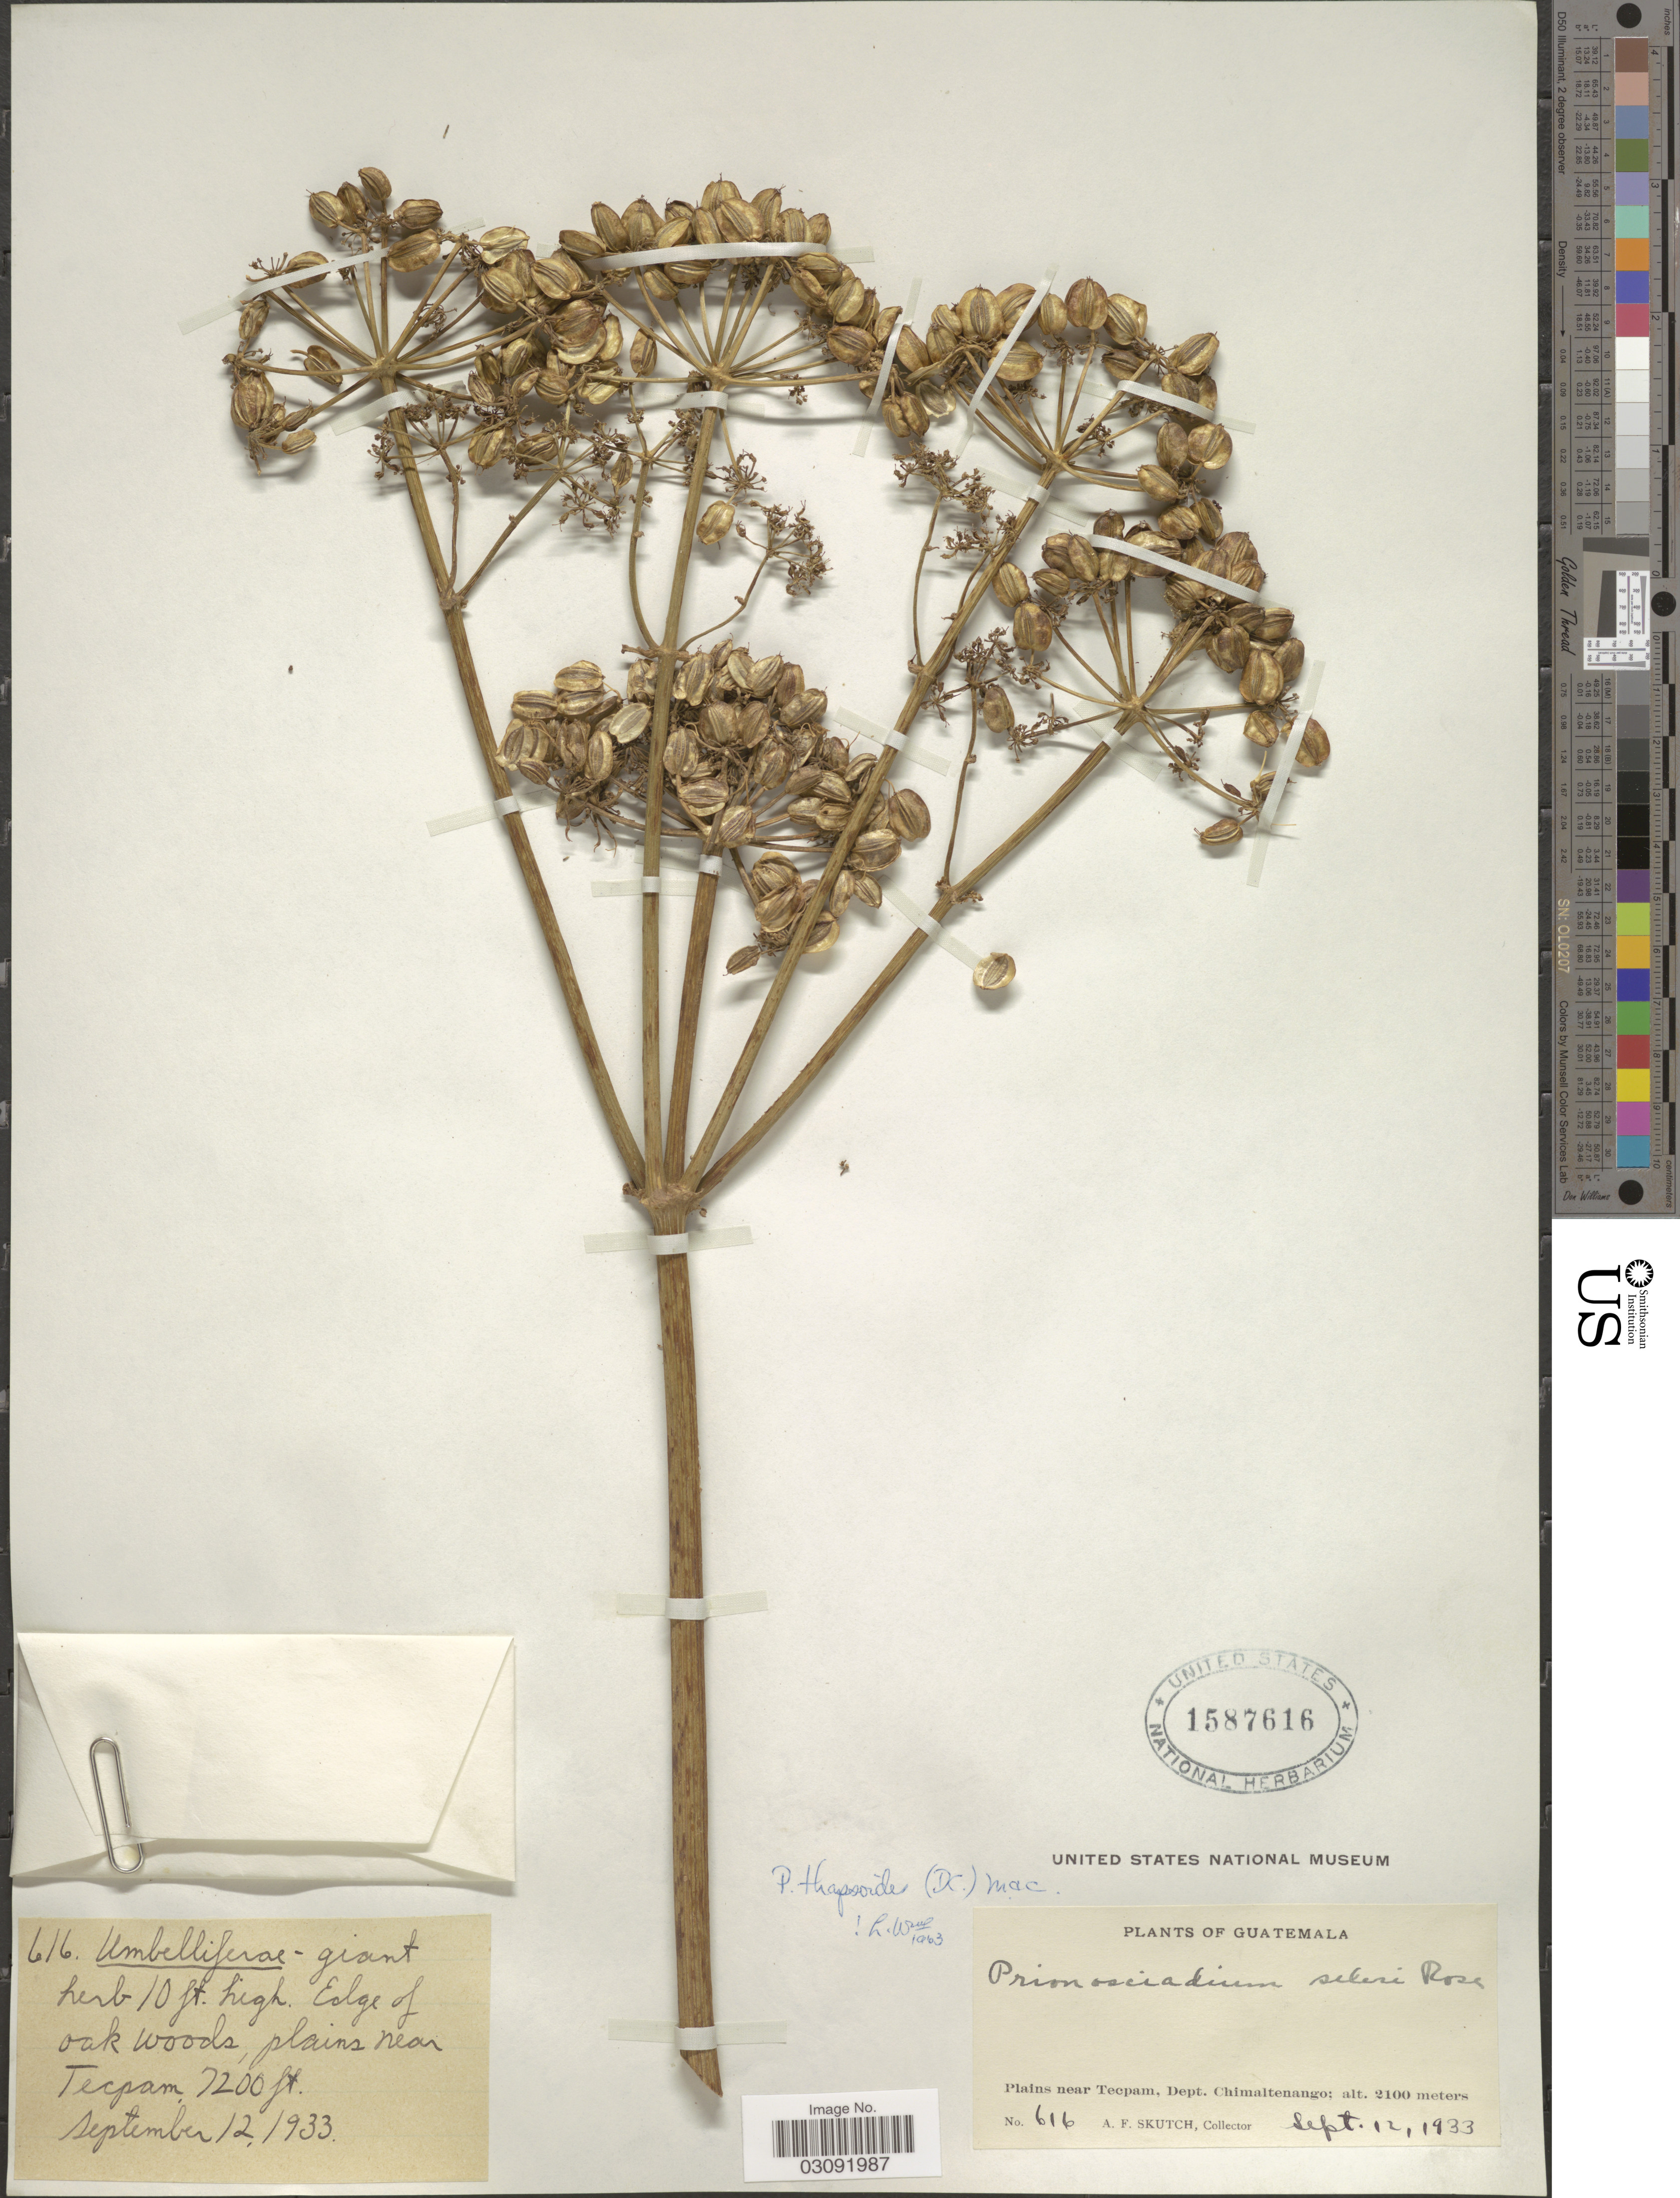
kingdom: Plantae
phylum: Tracheophyta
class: Magnoliopsida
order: Apiales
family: Apiaceae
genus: Prionosciadium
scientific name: Prionosciadium thapsoides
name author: (DC.)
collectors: A. F. Skutch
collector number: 616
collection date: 1933-09-12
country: Guatemala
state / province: Chimaltenango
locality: Plains near Tecpam, Dept. Chimaltenango.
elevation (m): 2100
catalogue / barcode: US 1587616